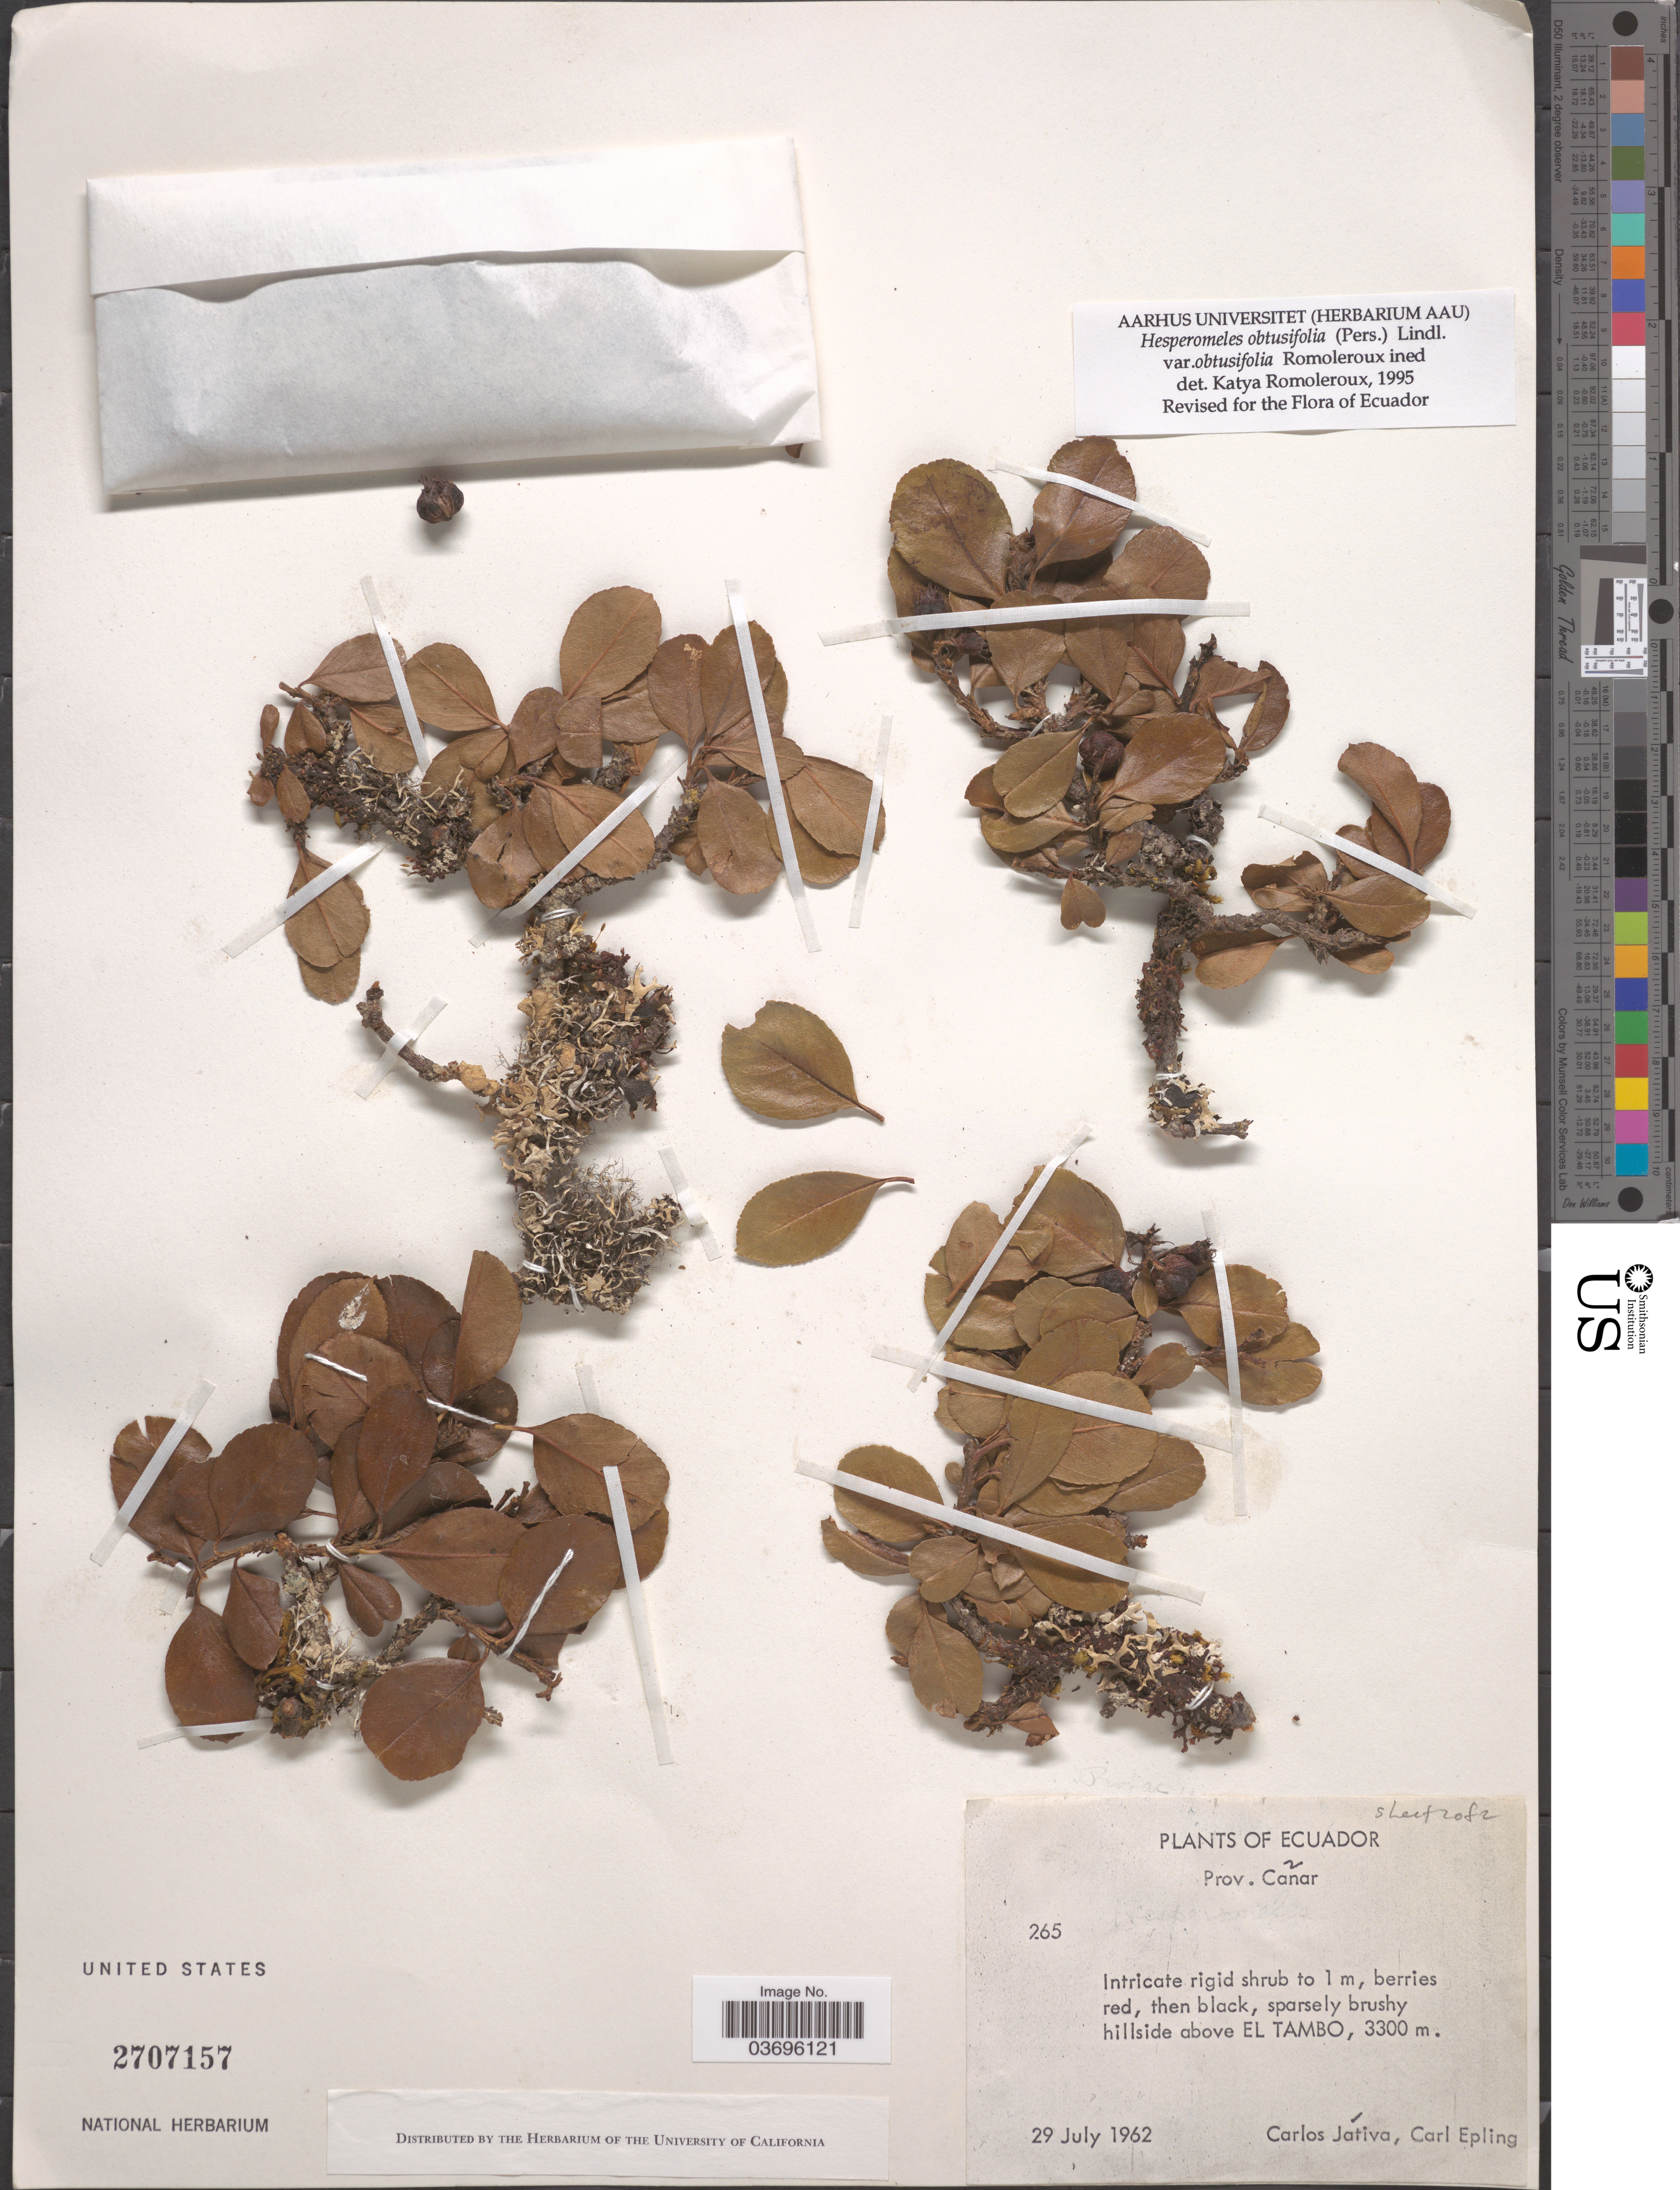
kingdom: Plantae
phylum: Tracheophyta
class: Magnoliopsida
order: Rosales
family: Rosaceae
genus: Hesperomeles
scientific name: Hesperomeles obtusifolia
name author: (Pers.) Lindl.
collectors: C. D. Játiva & C. C. Epling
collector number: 265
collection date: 1962-07-29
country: Ecuador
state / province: Cañar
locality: Hillside above El Tambo.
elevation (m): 3300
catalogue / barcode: US 2707157